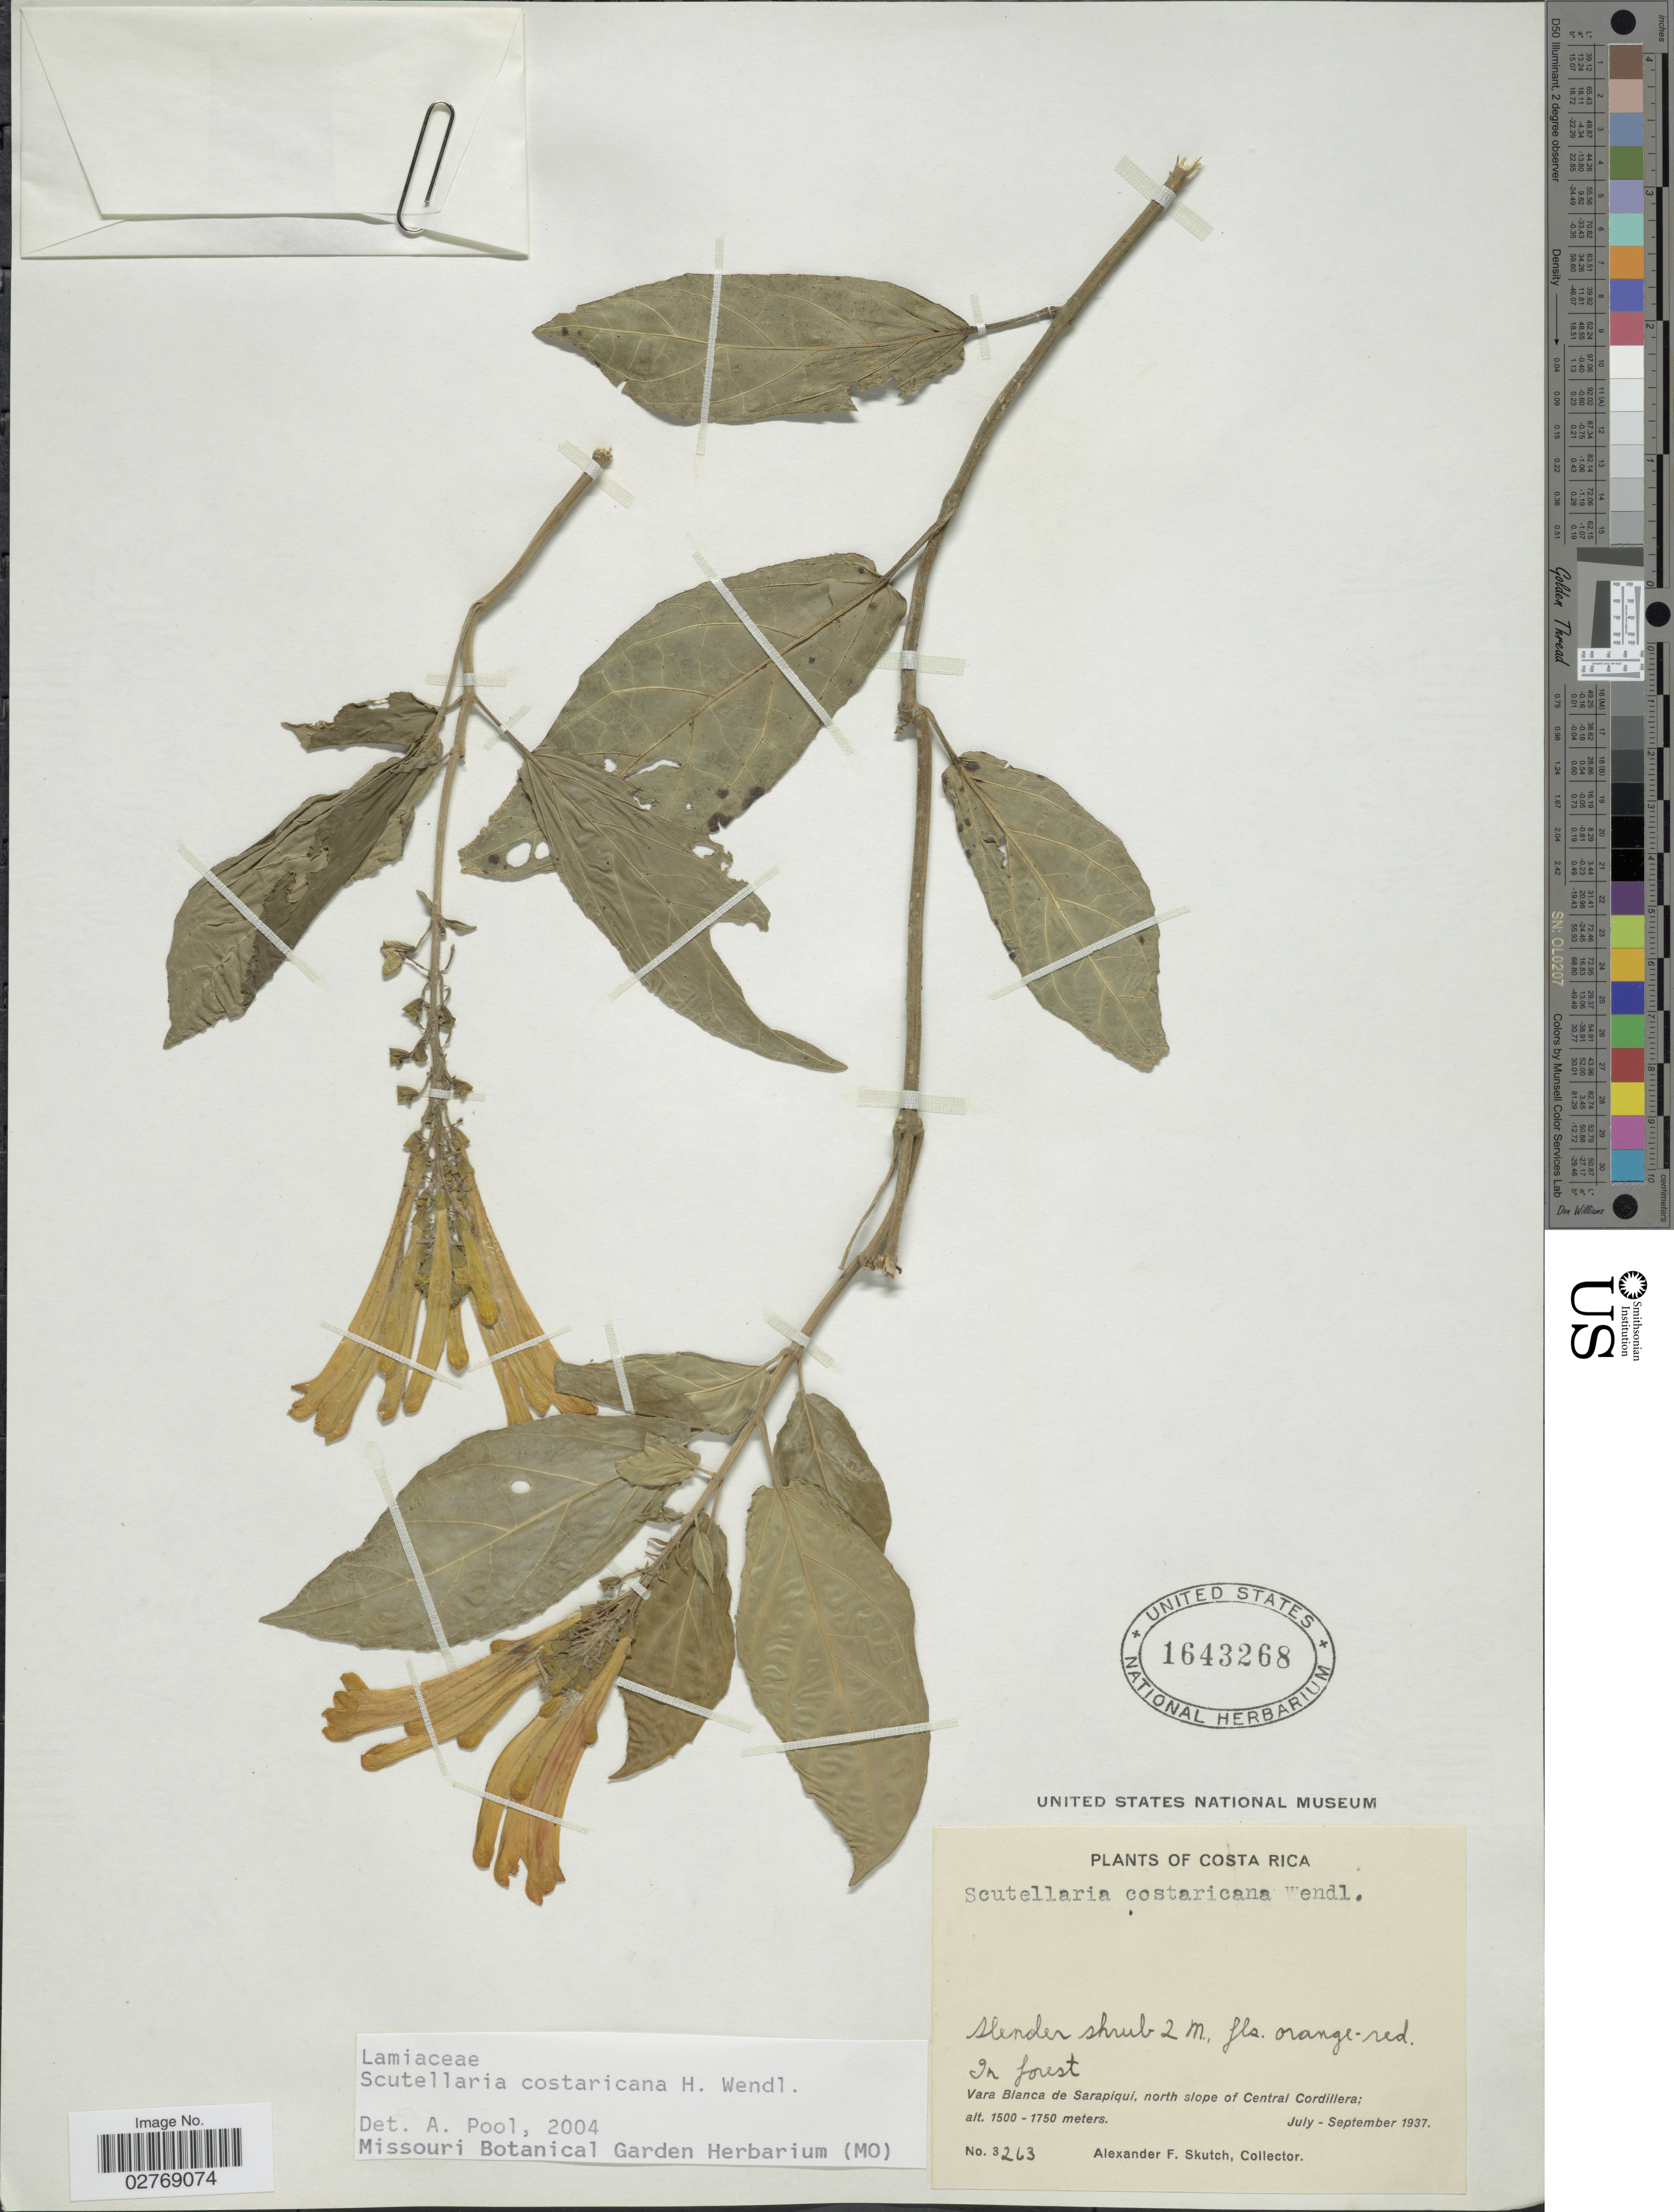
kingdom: Plantae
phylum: Tracheophyta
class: Magnoliopsida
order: Lamiales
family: Lamiaceae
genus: Scutellaria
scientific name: Scutellaria costaricana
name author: H. Wendl.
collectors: A. F. Skutch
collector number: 3263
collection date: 1937-07/1937-09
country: Costa Rica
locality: Vara Blanca de Sarapiqui, north slope of Central Cordillera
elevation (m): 1500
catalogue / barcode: US 1643268